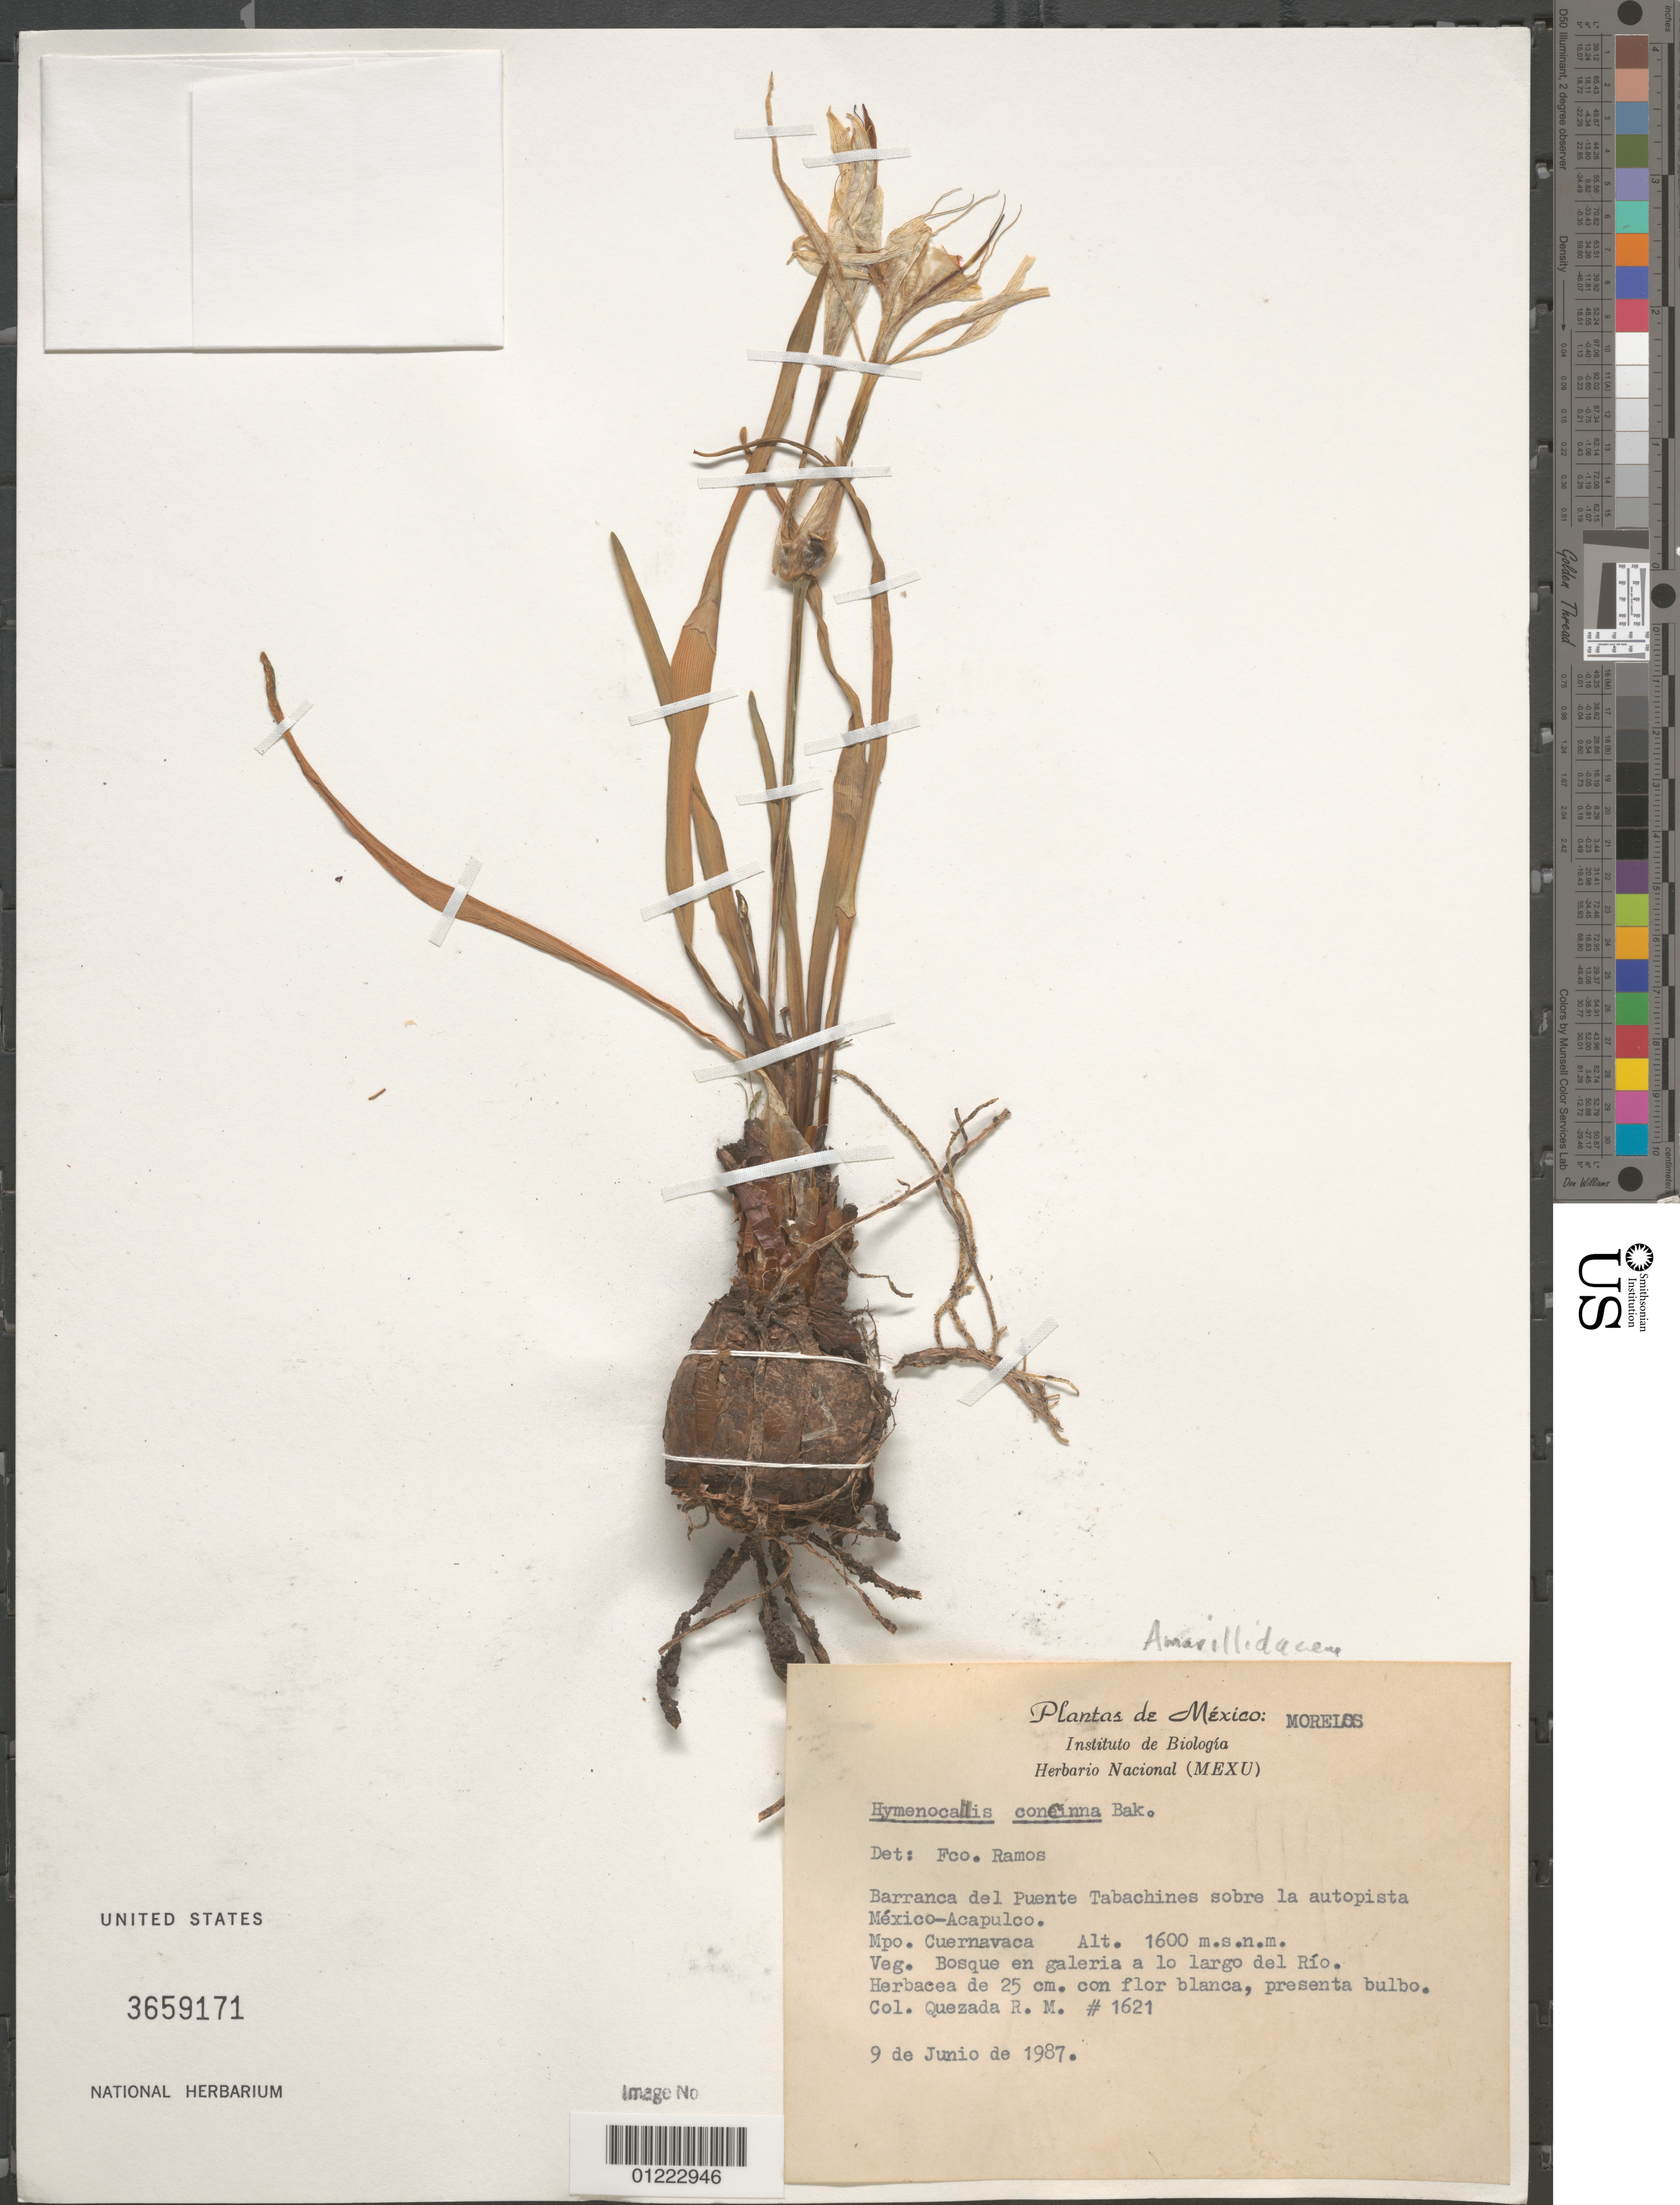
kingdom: Plantae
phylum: Tracheophyta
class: Liliopsida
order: Asparagales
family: Amaryllidaceae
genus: Hymenocallis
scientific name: Hymenocallis concinna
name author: Baker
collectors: R. Quezada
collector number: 1621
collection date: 1987-06-09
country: Mexico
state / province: México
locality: Mpo. Cuernavaca. Barranca del Puente Tabachines sobre la autopista Mexico-Acapulco.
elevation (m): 1600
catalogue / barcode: US 3659171